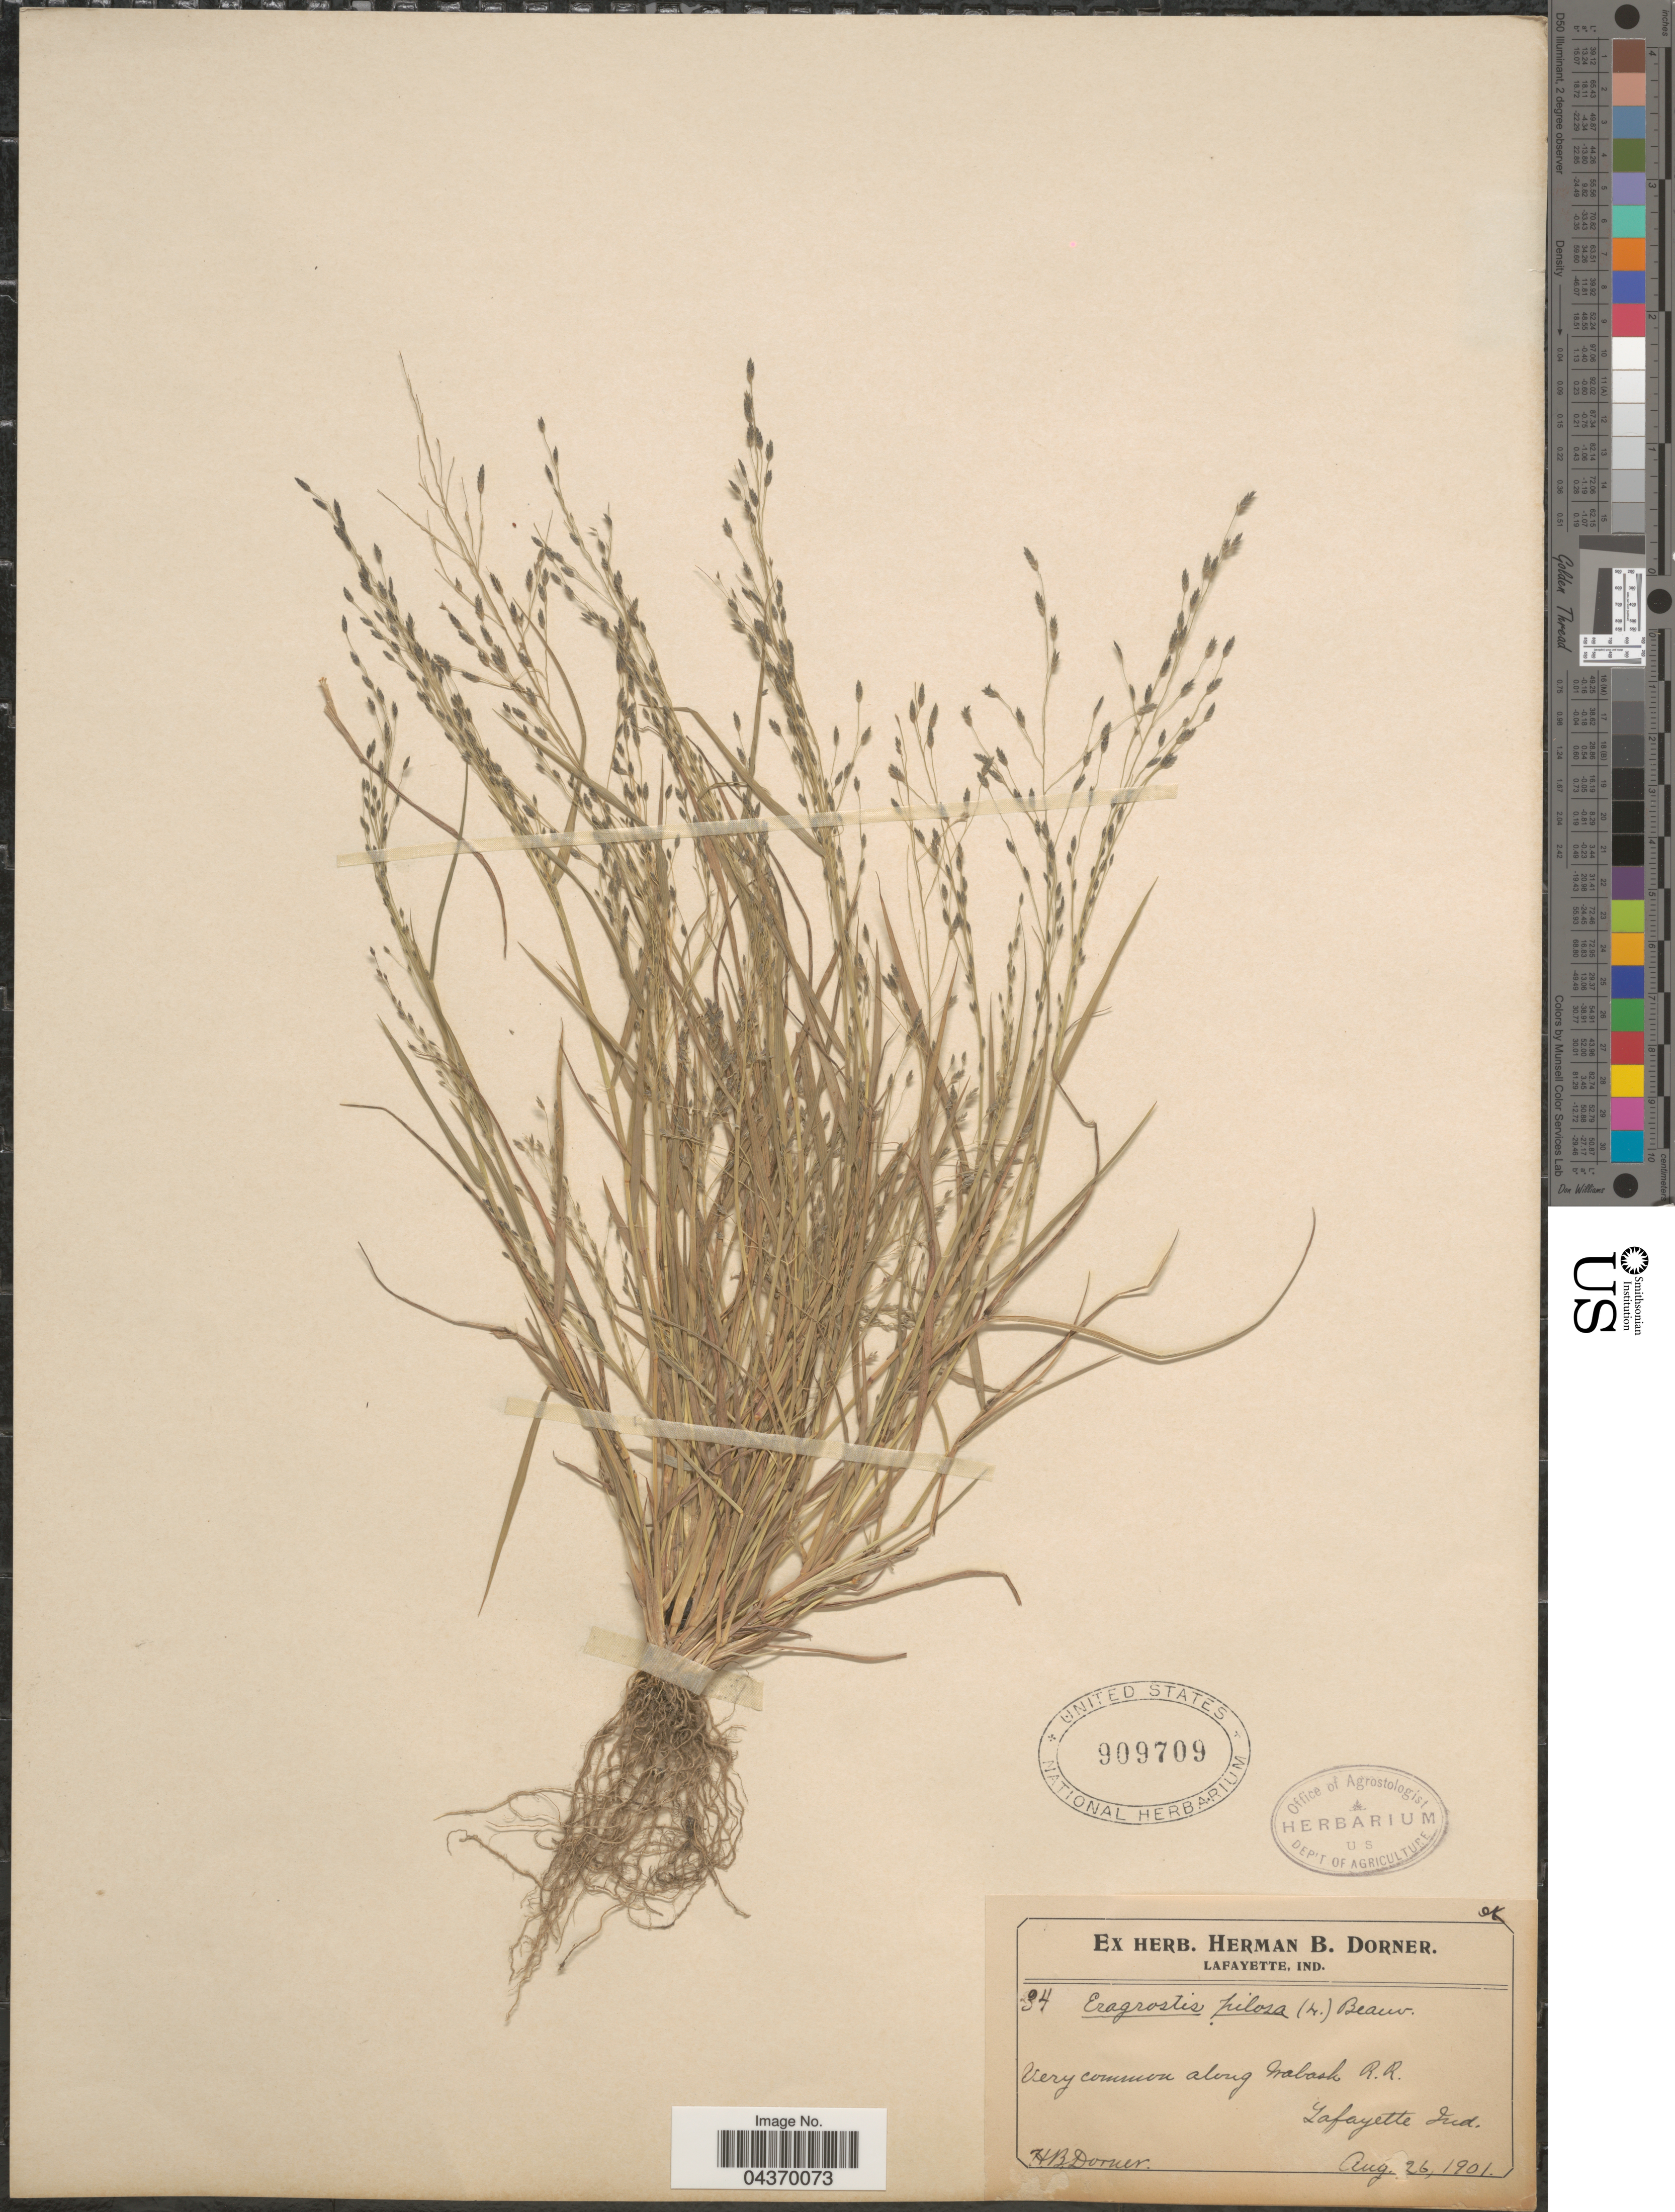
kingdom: Plantae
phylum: Tracheophyta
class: Liliopsida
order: Poales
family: Poaceae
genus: Eragrostis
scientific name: Eragrostis pectinacea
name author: (Michx.) Nees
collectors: H. Dorner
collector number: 34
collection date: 1901-08-26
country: United States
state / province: Indiana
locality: Along Wabash R.R. Lafayette.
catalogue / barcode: US 909709